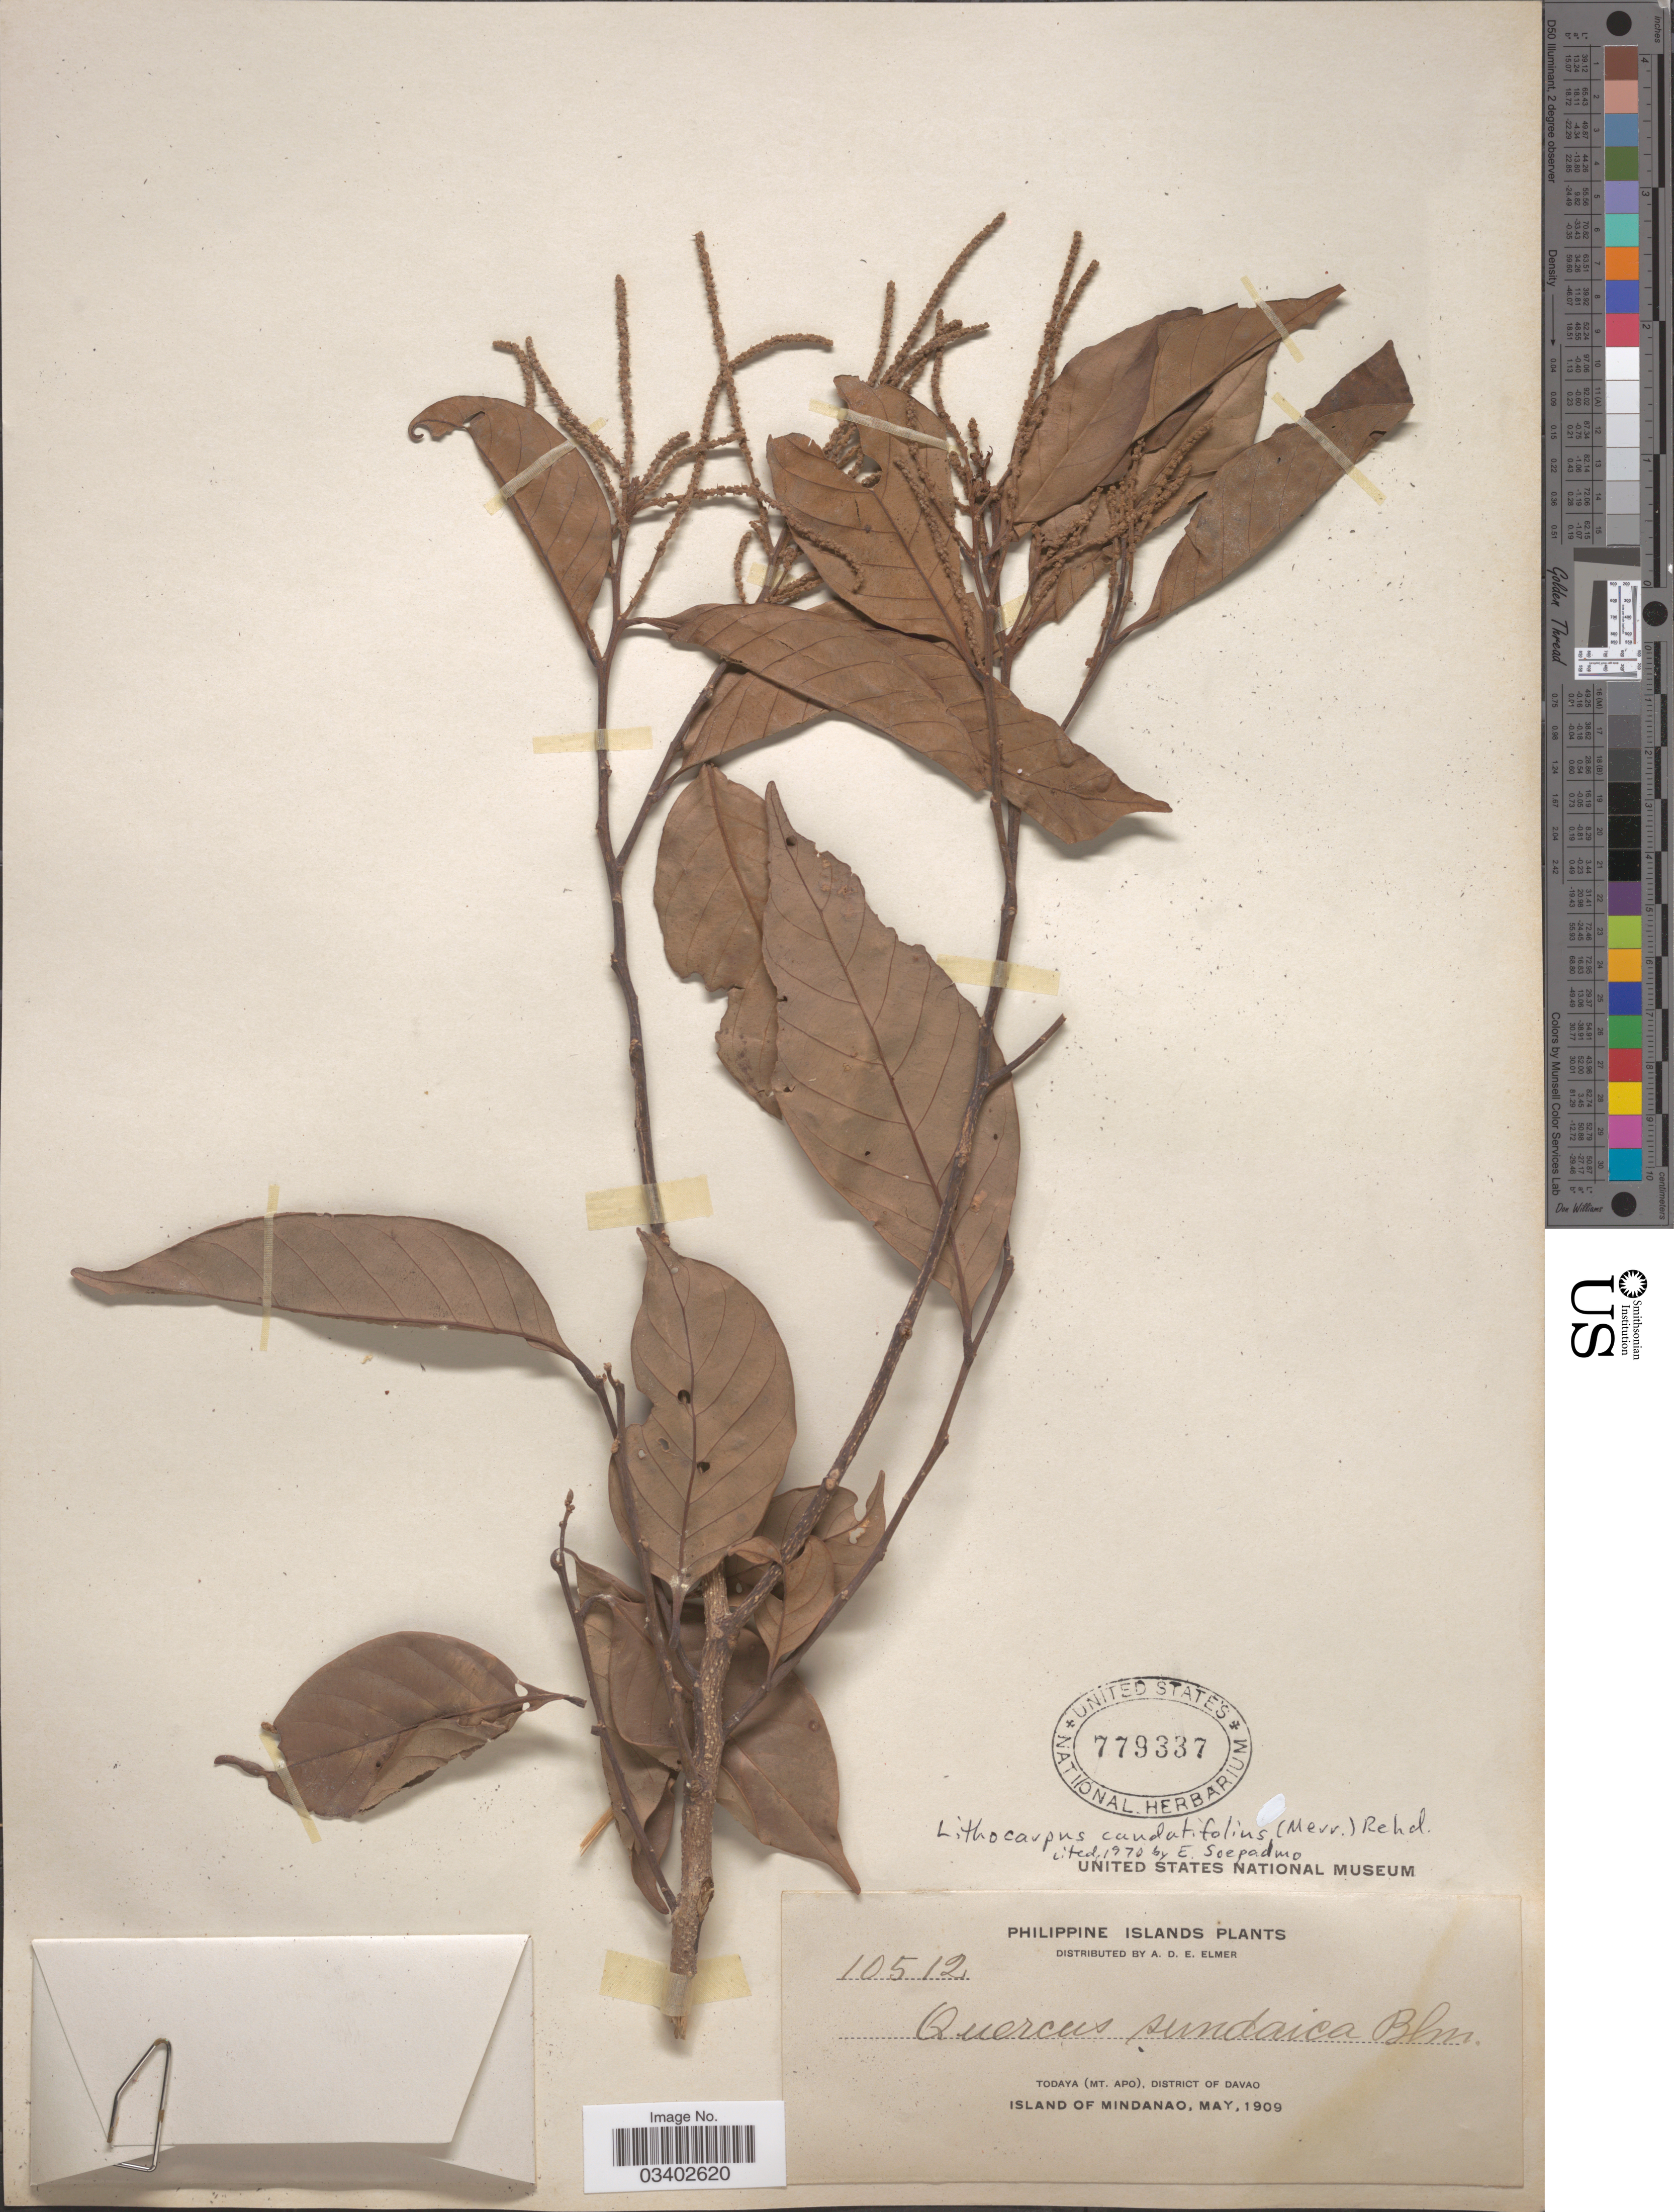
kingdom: Plantae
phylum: Tracheophyta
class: Magnoliopsida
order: Fagales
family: Fagaceae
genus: Lithocarpus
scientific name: Lithocarpus caudatifolius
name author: (Merr.) Rehder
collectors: A. D. E. Elmer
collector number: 10512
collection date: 1909-05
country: Philippines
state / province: Davao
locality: Todaya (Mt. Apo), District of Davao. Island of Mindanao.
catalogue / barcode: US 779337